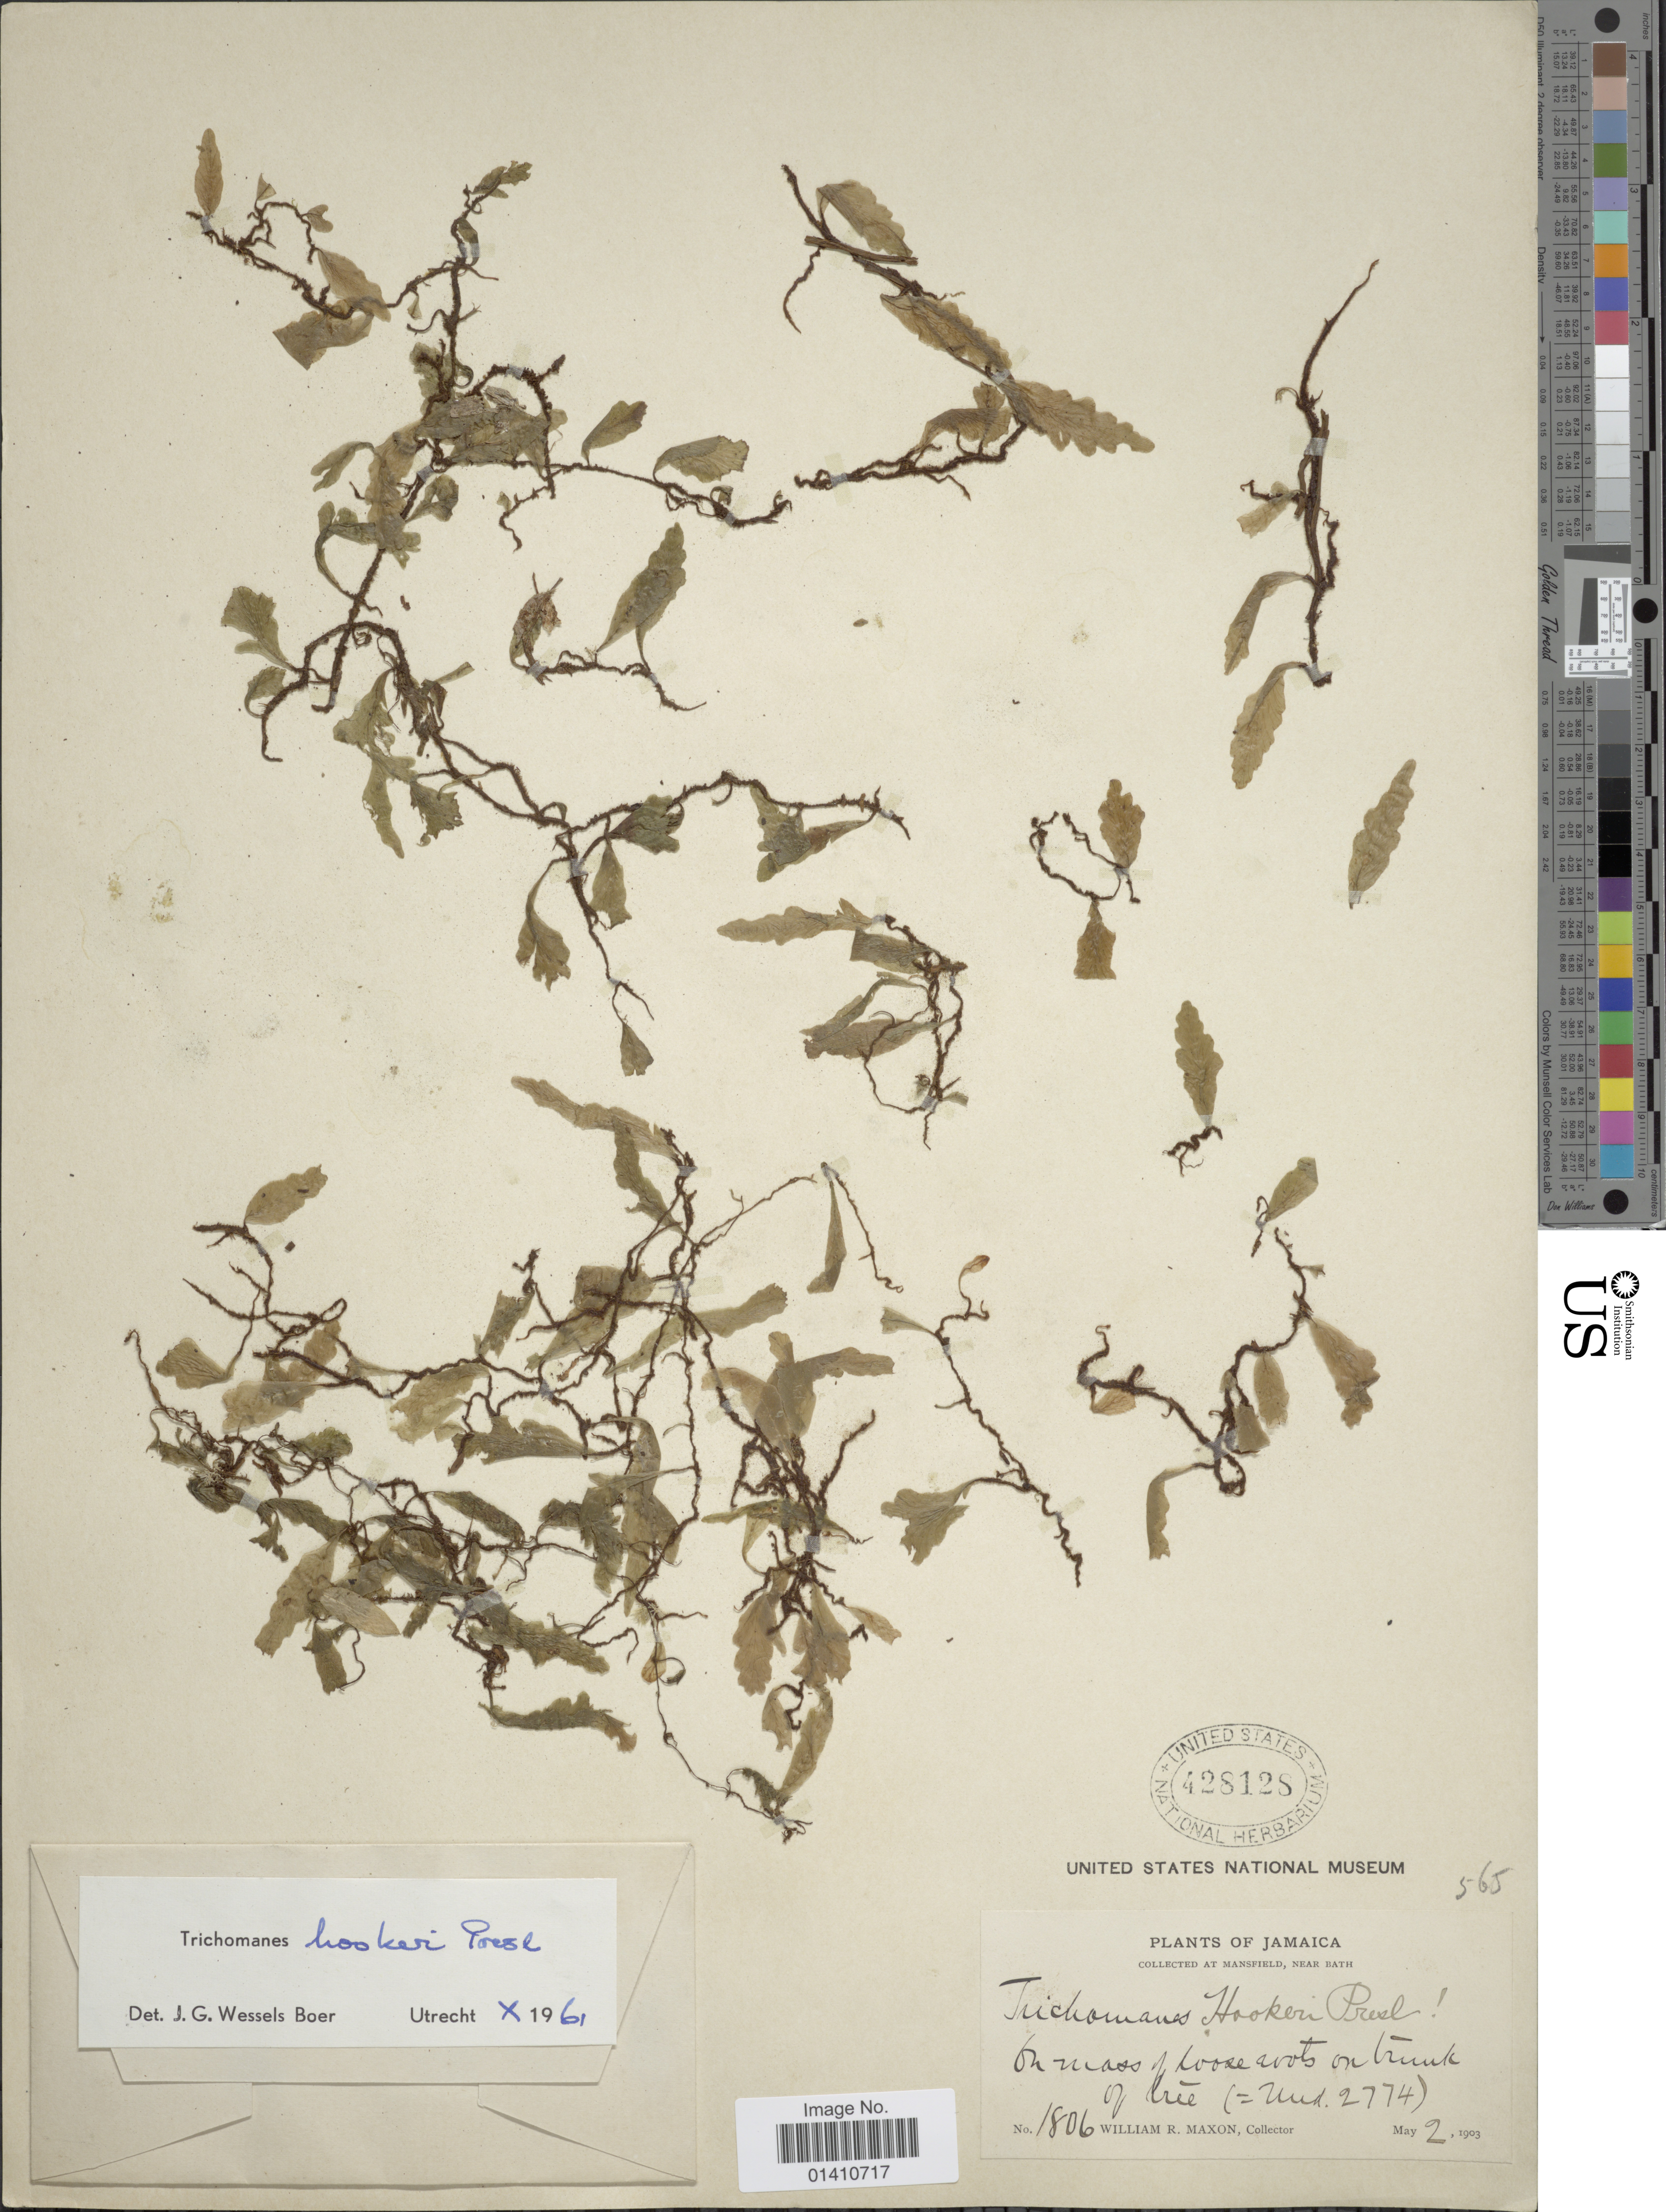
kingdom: Plantae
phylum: Tracheophyta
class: Polypodiopsida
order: Hymenophyllales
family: Hymenophyllaceae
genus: Didymoglossum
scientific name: Didymoglossum hookeri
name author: C. Presl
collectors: W. R. Maxon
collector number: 1806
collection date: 1903-05-02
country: Jamaica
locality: Mansfield, near bath. on mass y Looze roots on truck of tree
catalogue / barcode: US 428128